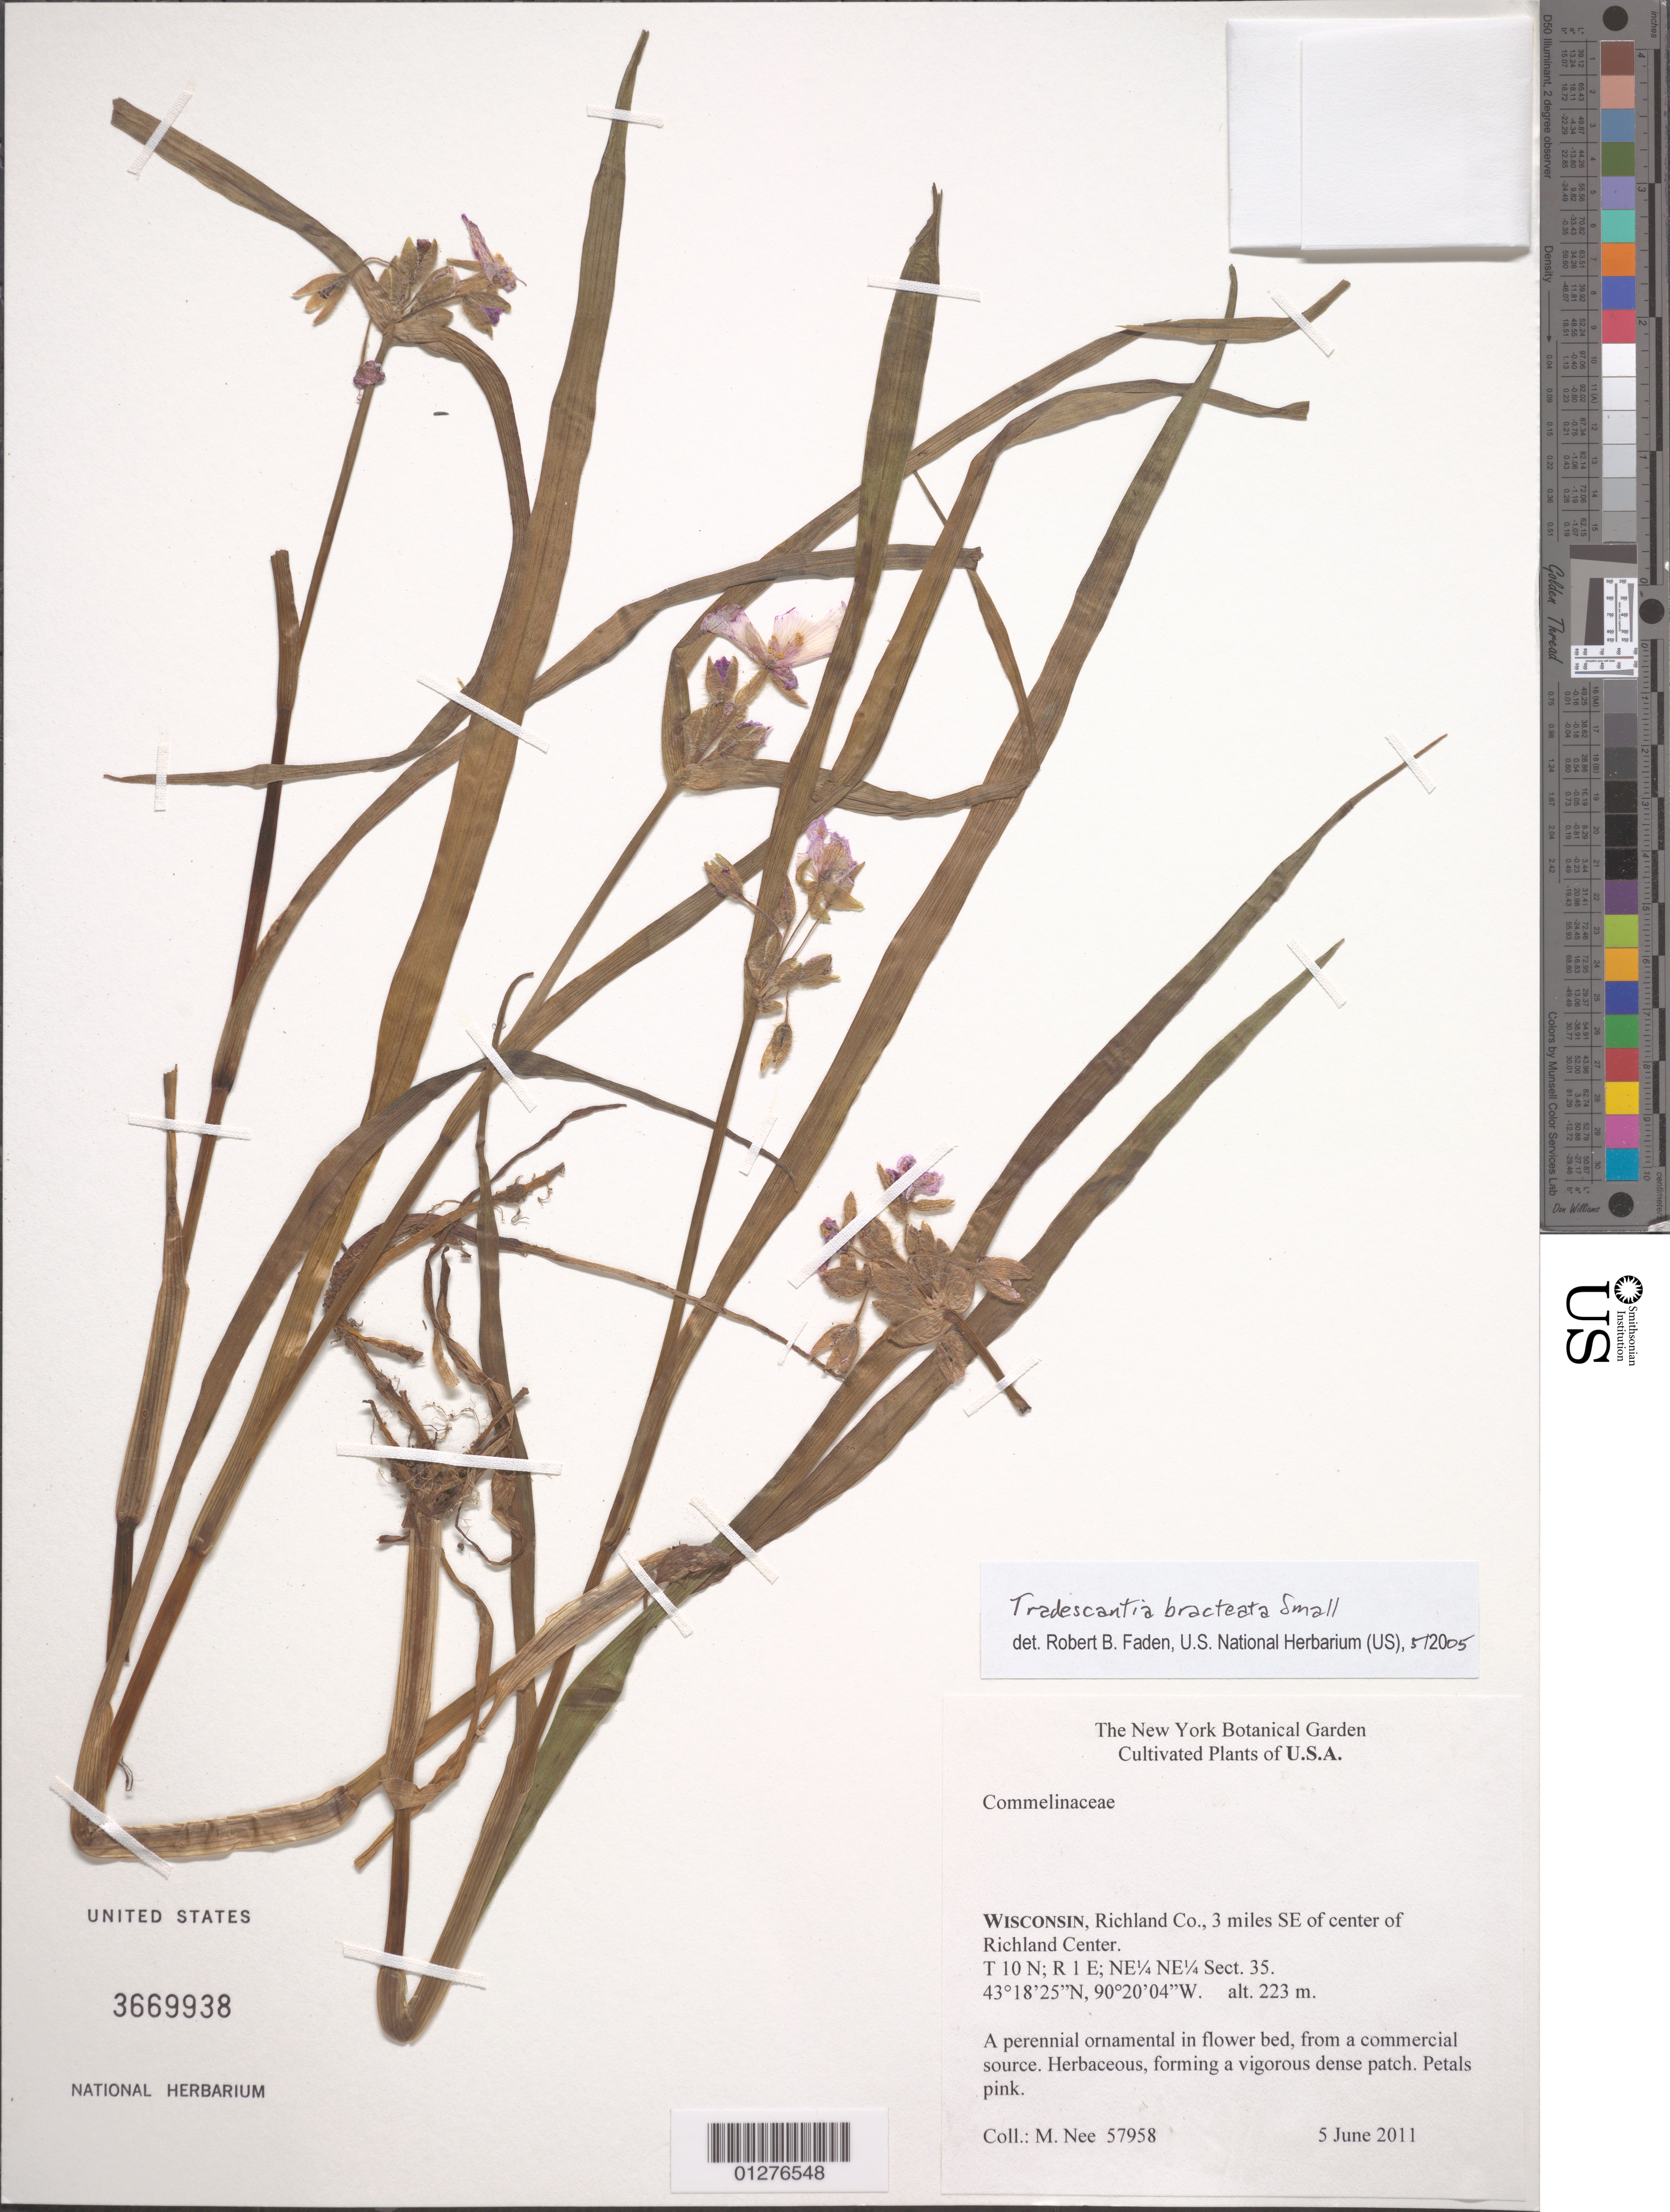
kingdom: Plantae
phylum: Tracheophyta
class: Liliopsida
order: Commelinales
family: Commelinaceae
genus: Tradescantia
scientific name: Tradescantia bracteata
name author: Small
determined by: Faden, Robert B., (US), Smithsonian Institution - National Museum of Natural History (UNITED STATES)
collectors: M. Nee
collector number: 57958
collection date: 2011-06-05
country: United States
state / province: Wisconsin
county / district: Richland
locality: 3 miles SE of center of Richland Center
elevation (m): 223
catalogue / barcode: US 3680638